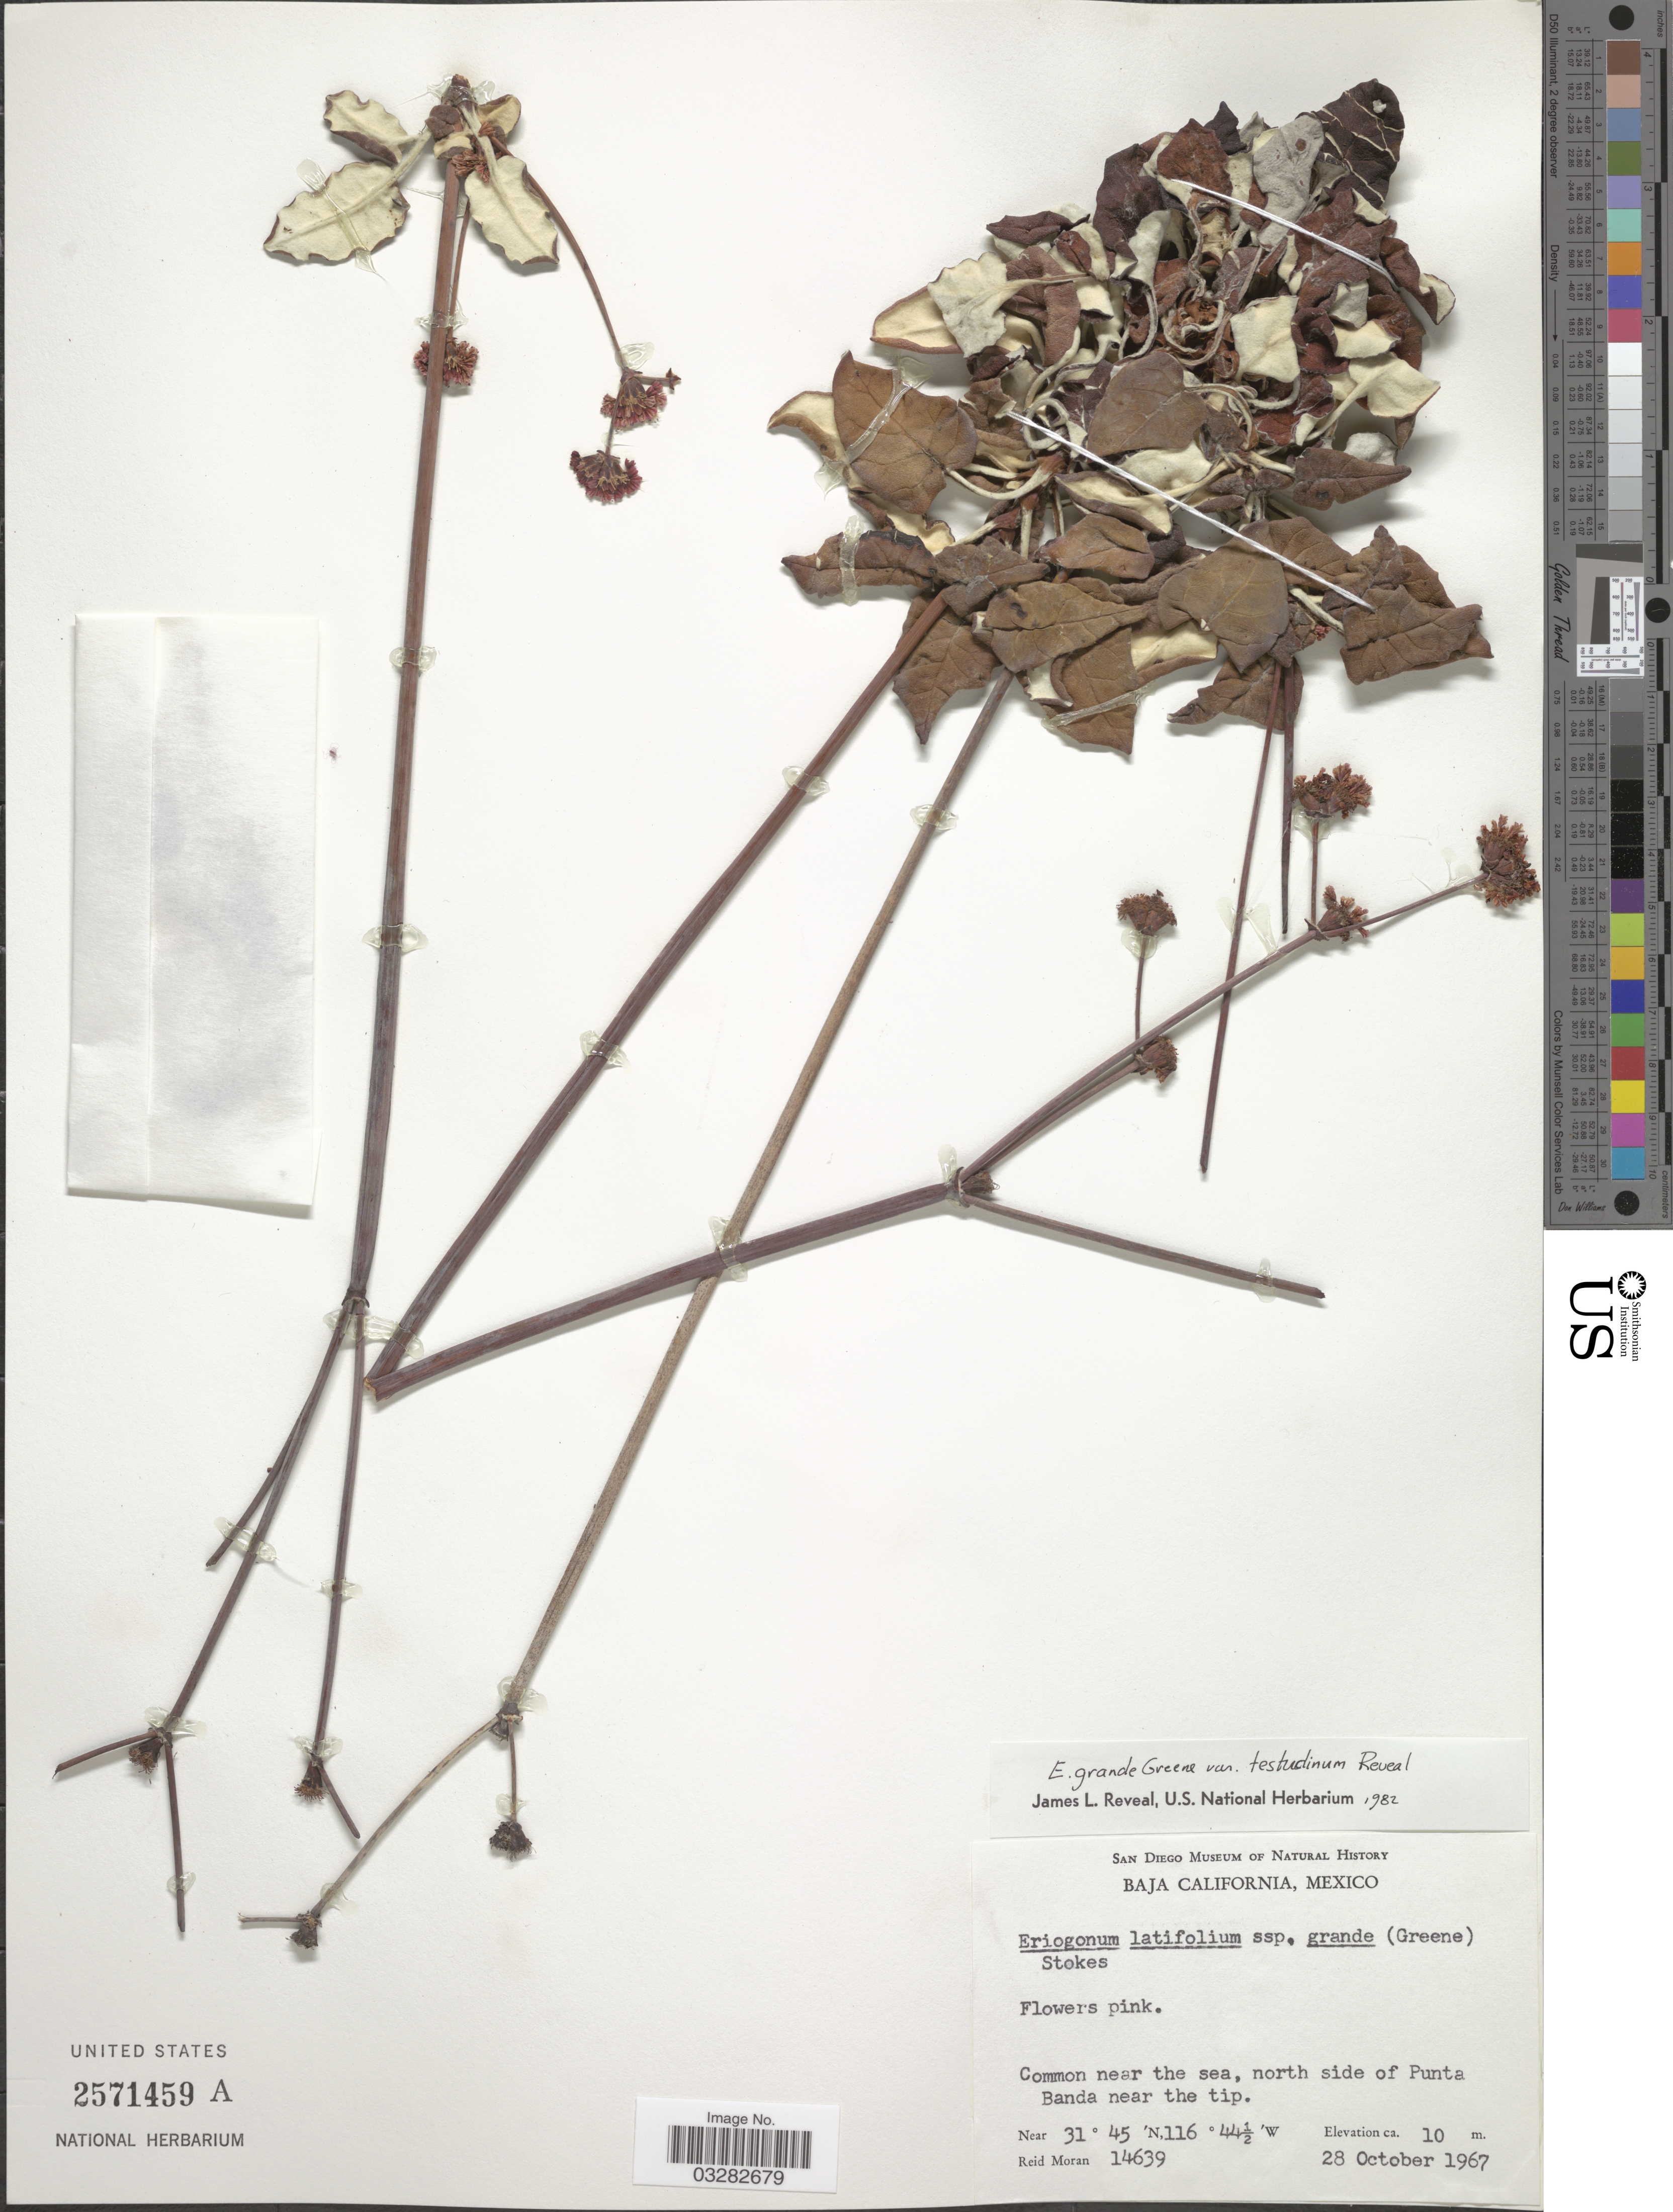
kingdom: Plantae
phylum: Tracheophyta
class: Magnoliopsida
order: Caryophyllales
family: Polygonaceae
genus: Eriogonum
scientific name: Eriogonum grande var. testudinum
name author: Reveal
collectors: R. Moran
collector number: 14639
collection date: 1967-10-28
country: Mexico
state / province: Baja California Norte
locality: Near the sea, north side of Punta Banda near the tip.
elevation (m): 10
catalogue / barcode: US 2571459A